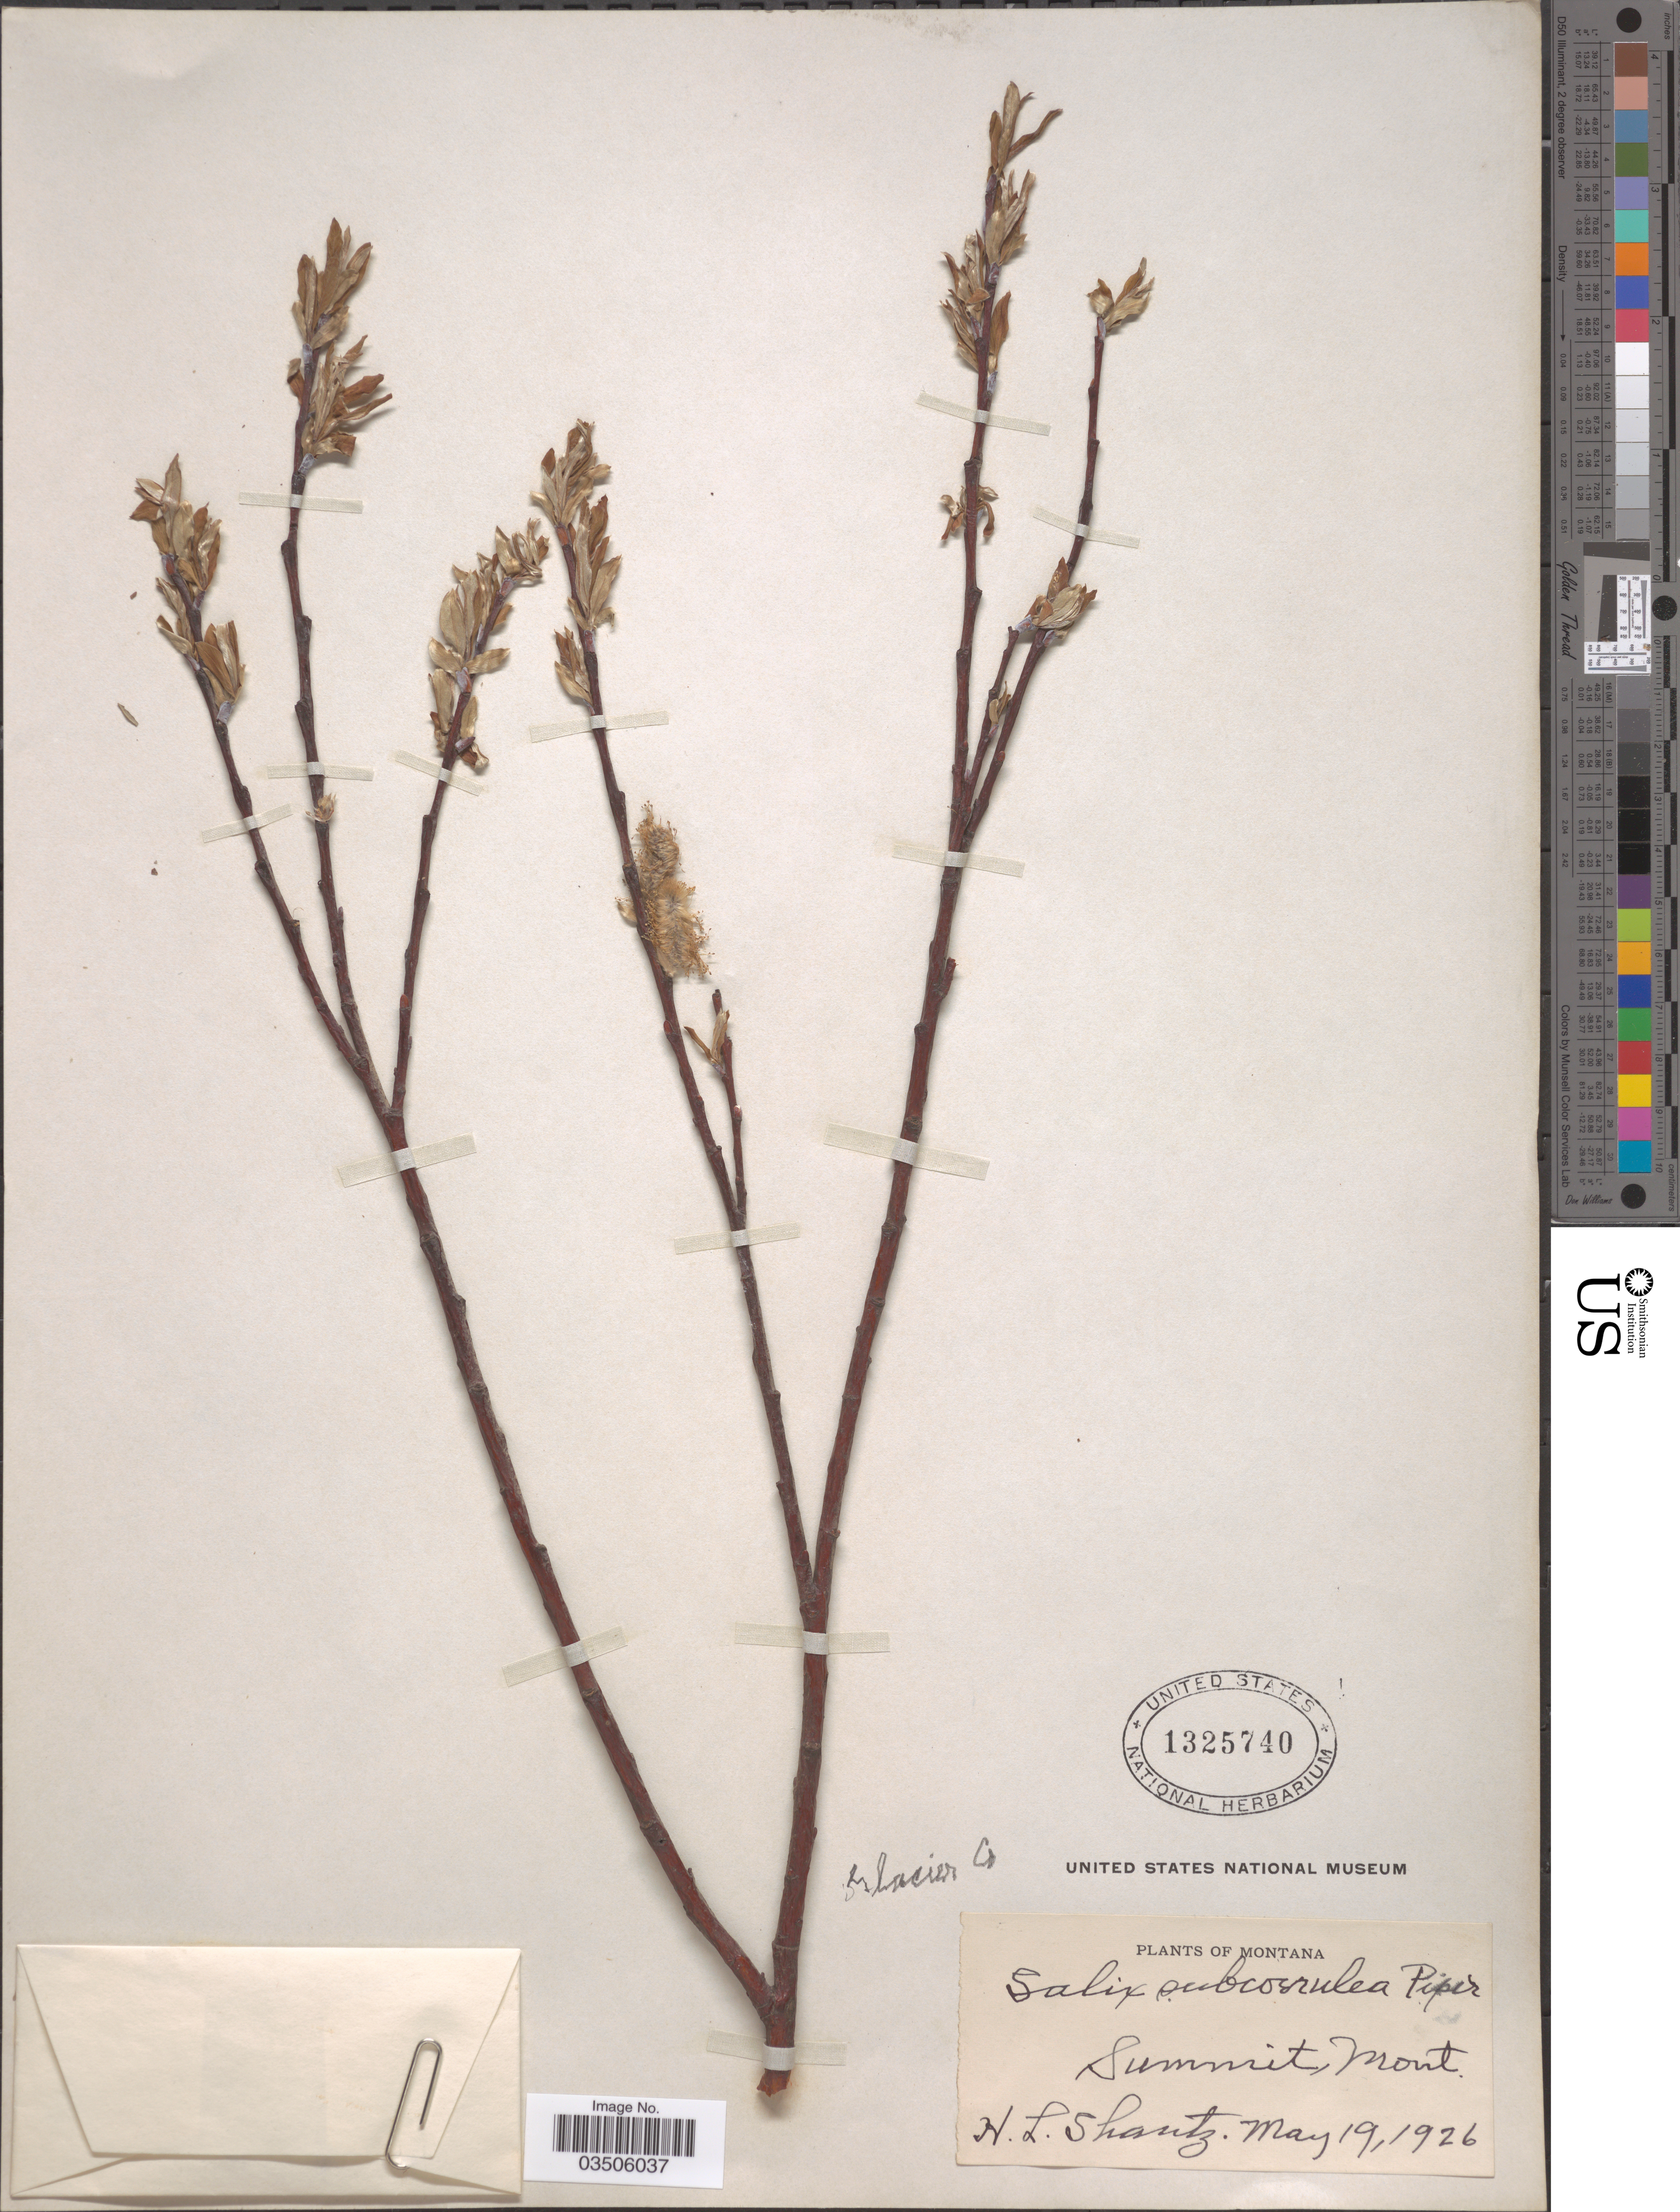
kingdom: Plantae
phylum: Tracheophyta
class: Magnoliopsida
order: Malpighiales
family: Salicaceae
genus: Salix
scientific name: Salix subcoerulea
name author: Piper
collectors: H. Shantz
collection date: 1926-05-19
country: United States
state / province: Montana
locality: Glacier Co. Summit.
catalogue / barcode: US 1325740